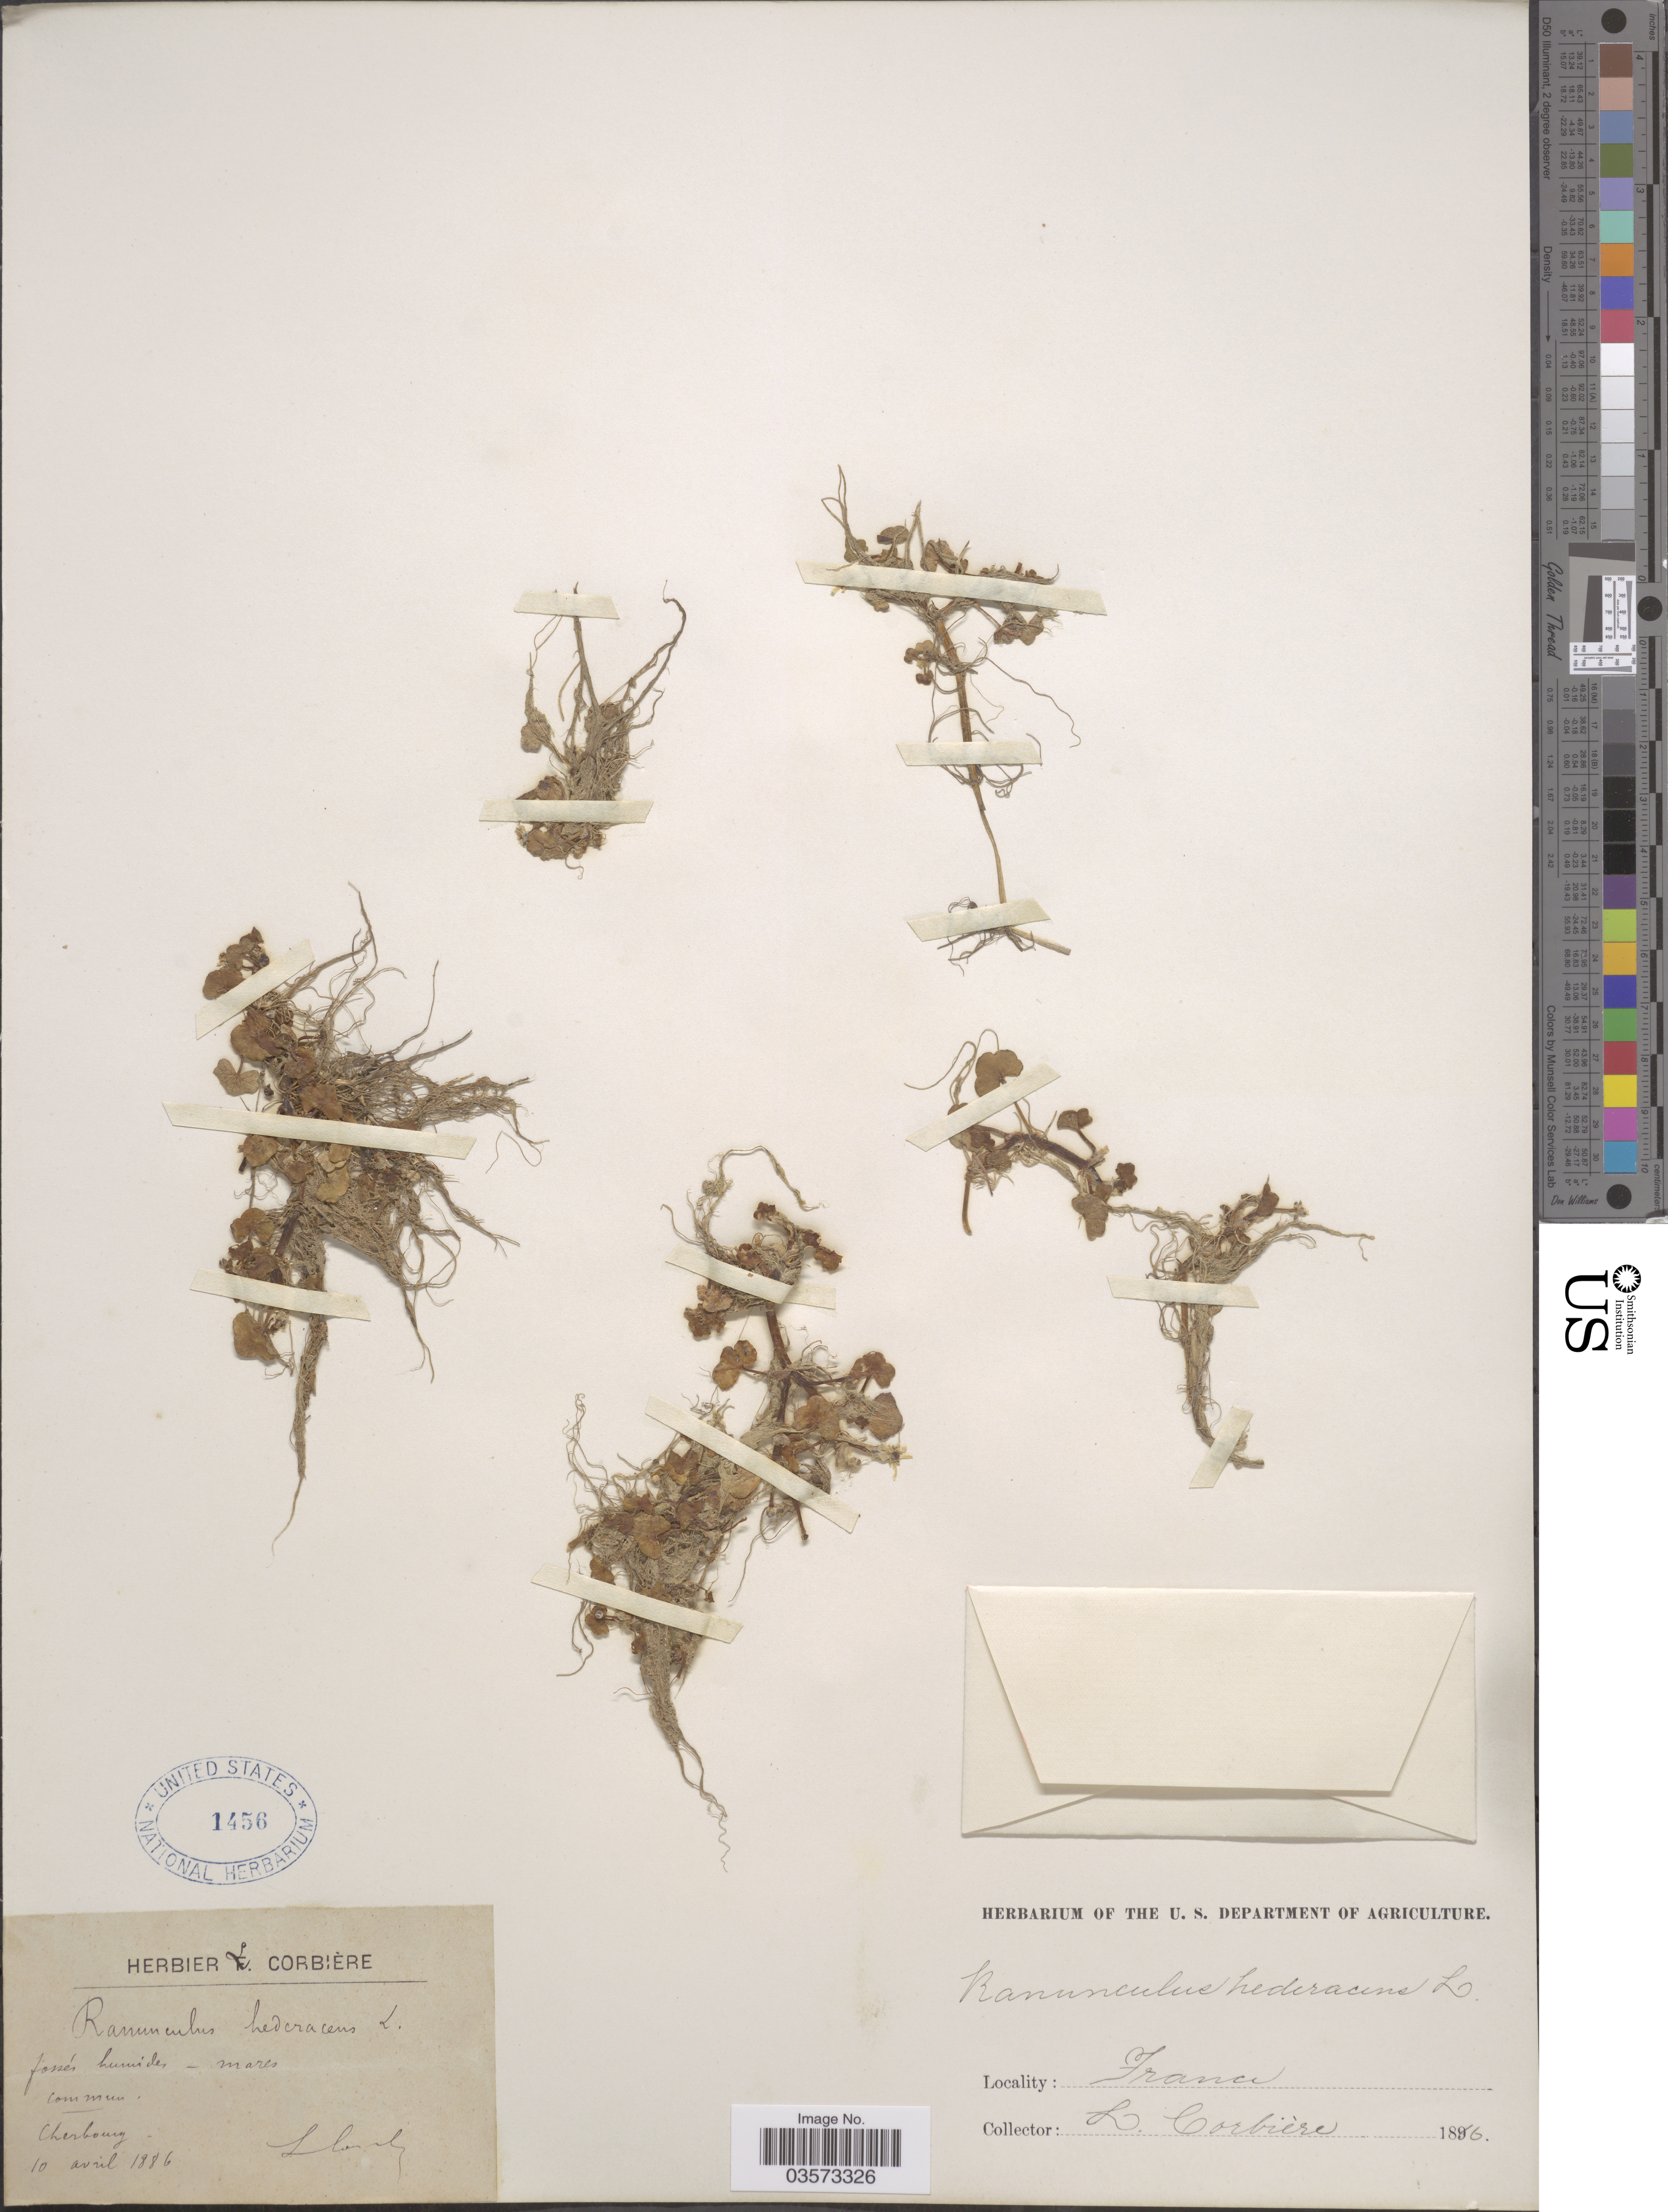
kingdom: Plantae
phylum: Tracheophyta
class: Magnoliopsida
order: Ranunculales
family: Ranunculaceae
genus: Ranunculus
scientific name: Ranunculus hederaceus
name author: L.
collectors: L. Corbière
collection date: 1886-04-10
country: France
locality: Cherbourg.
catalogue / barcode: US 1456